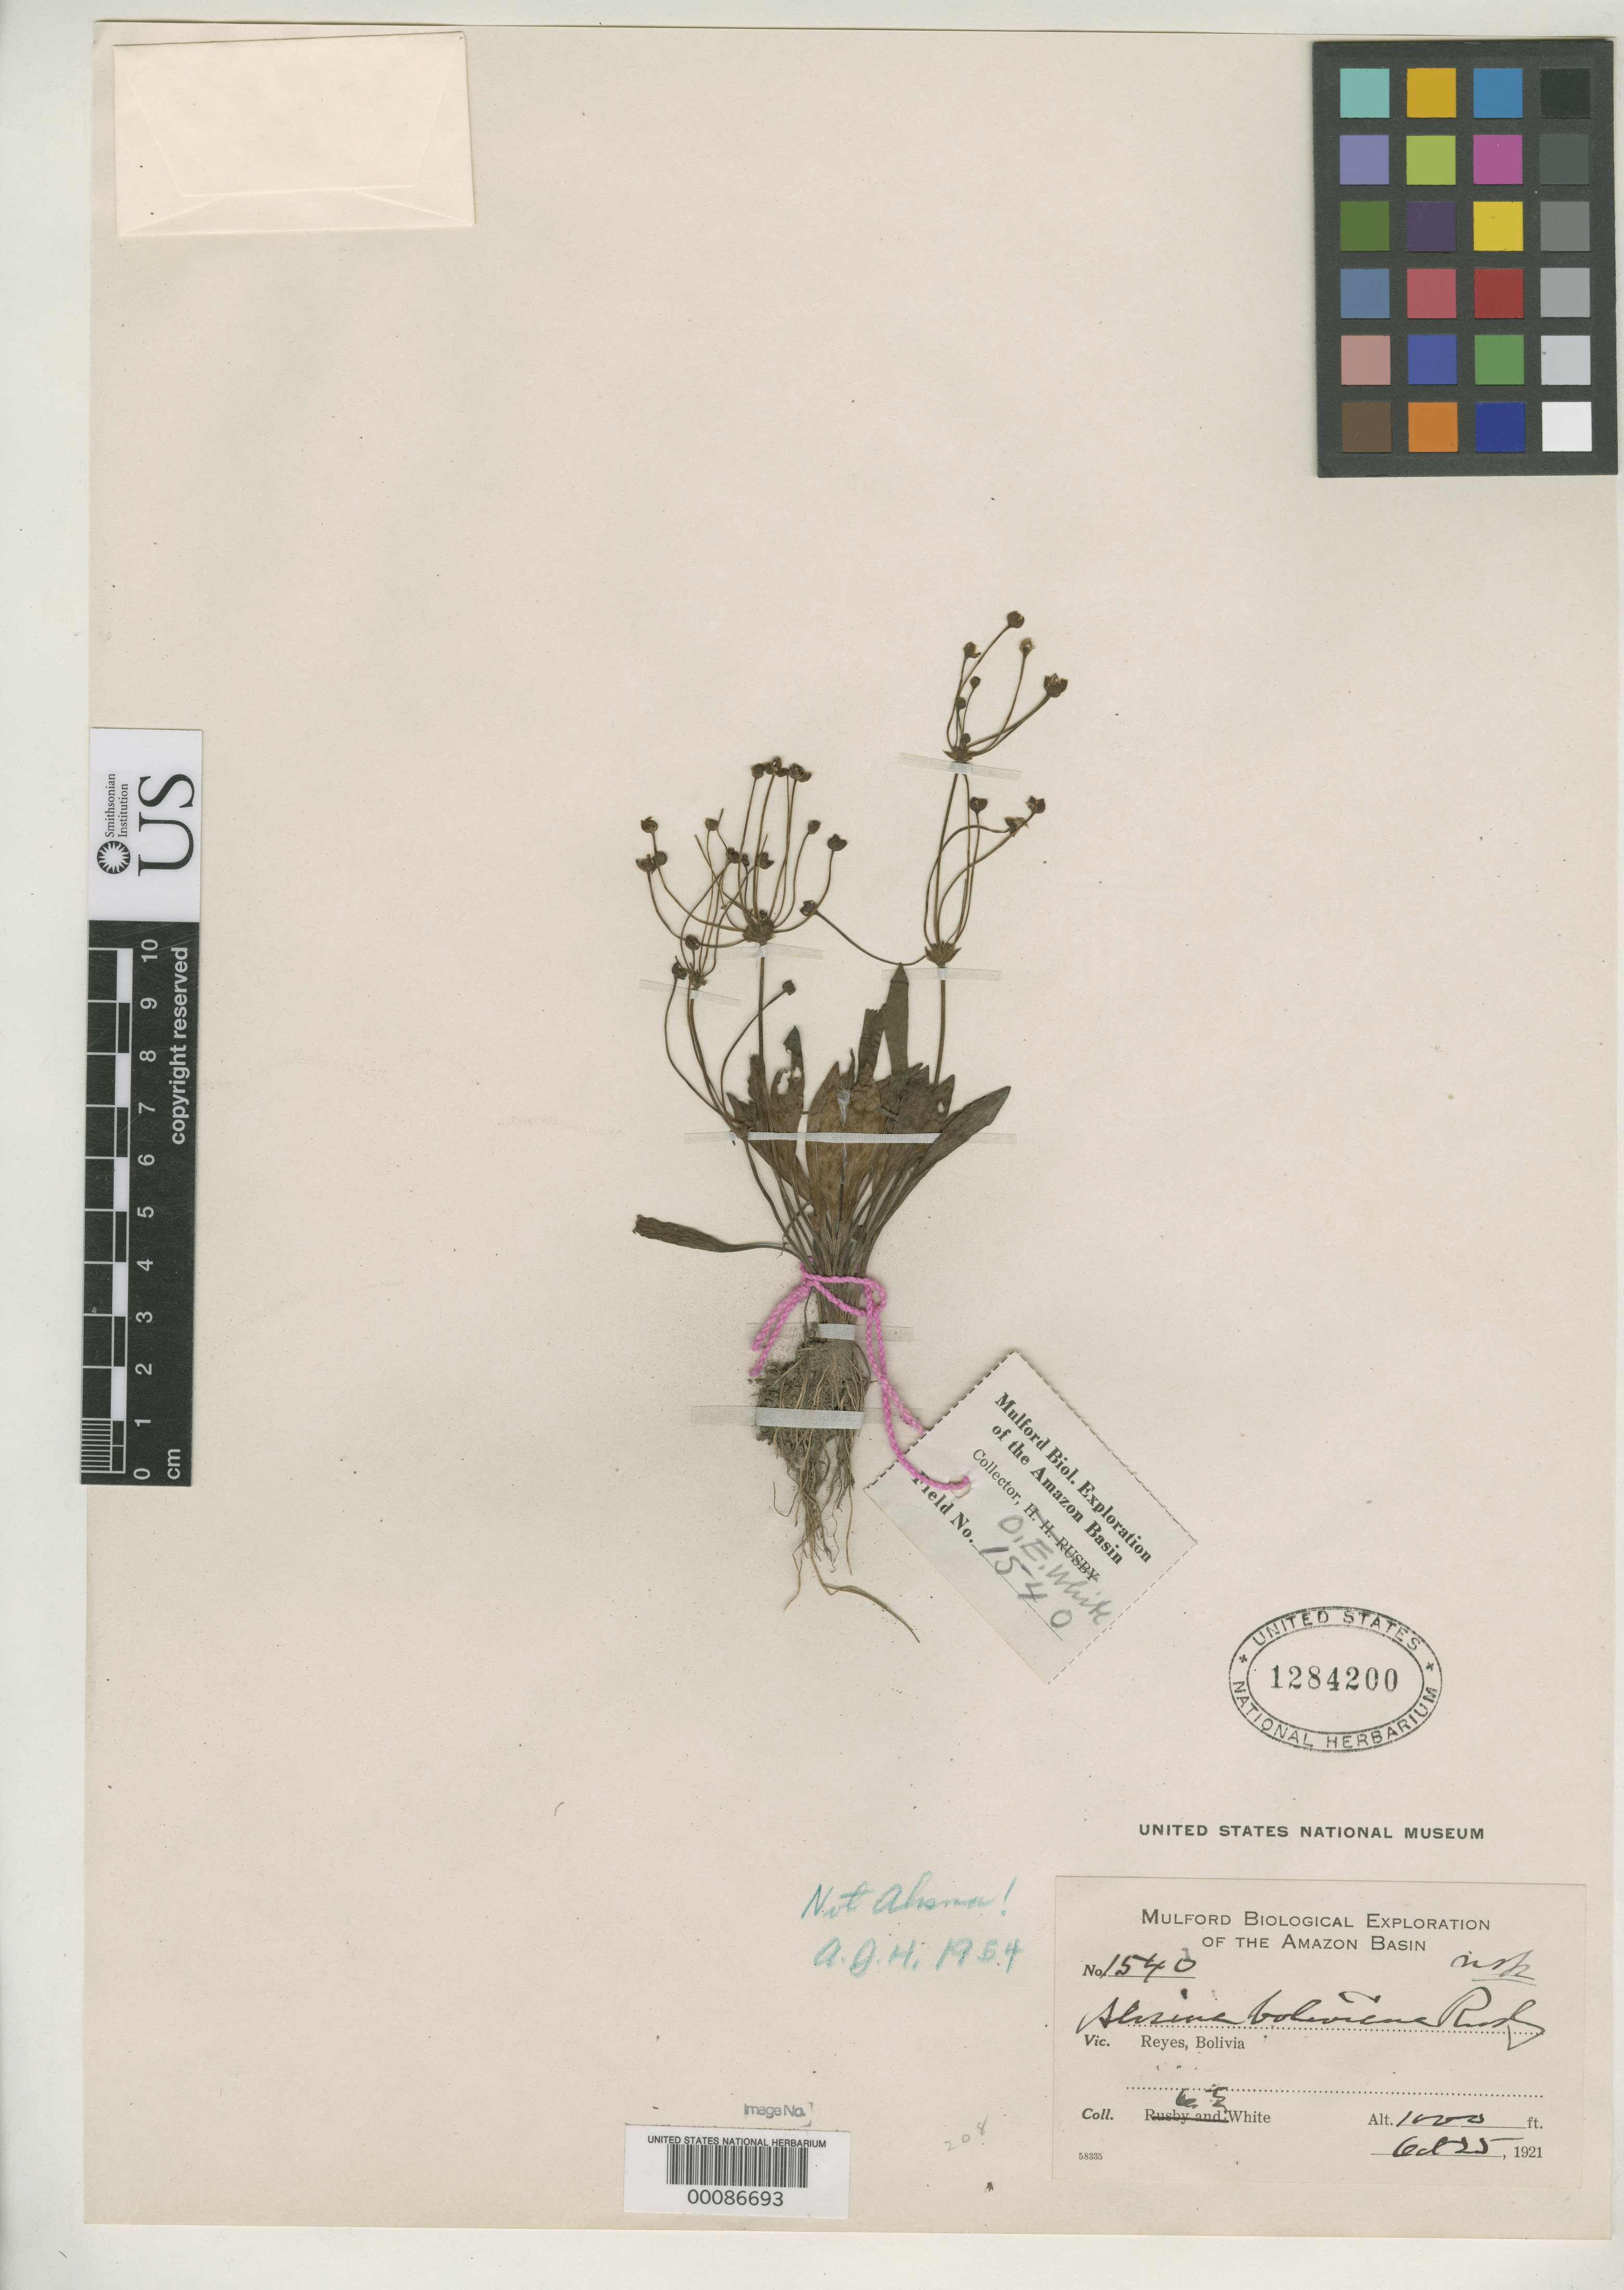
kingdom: Plantae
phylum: Tracheophyta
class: Liliopsida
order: Alismatales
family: Alismataceae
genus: Alisma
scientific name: Alisma boliviana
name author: Rusby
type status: Isotype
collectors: O. E. White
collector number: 1540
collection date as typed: Oct 25, 1921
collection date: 1921-10-25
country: Bolivia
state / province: Beni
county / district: José Ballivián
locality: Reyes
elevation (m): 305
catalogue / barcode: US 1284200